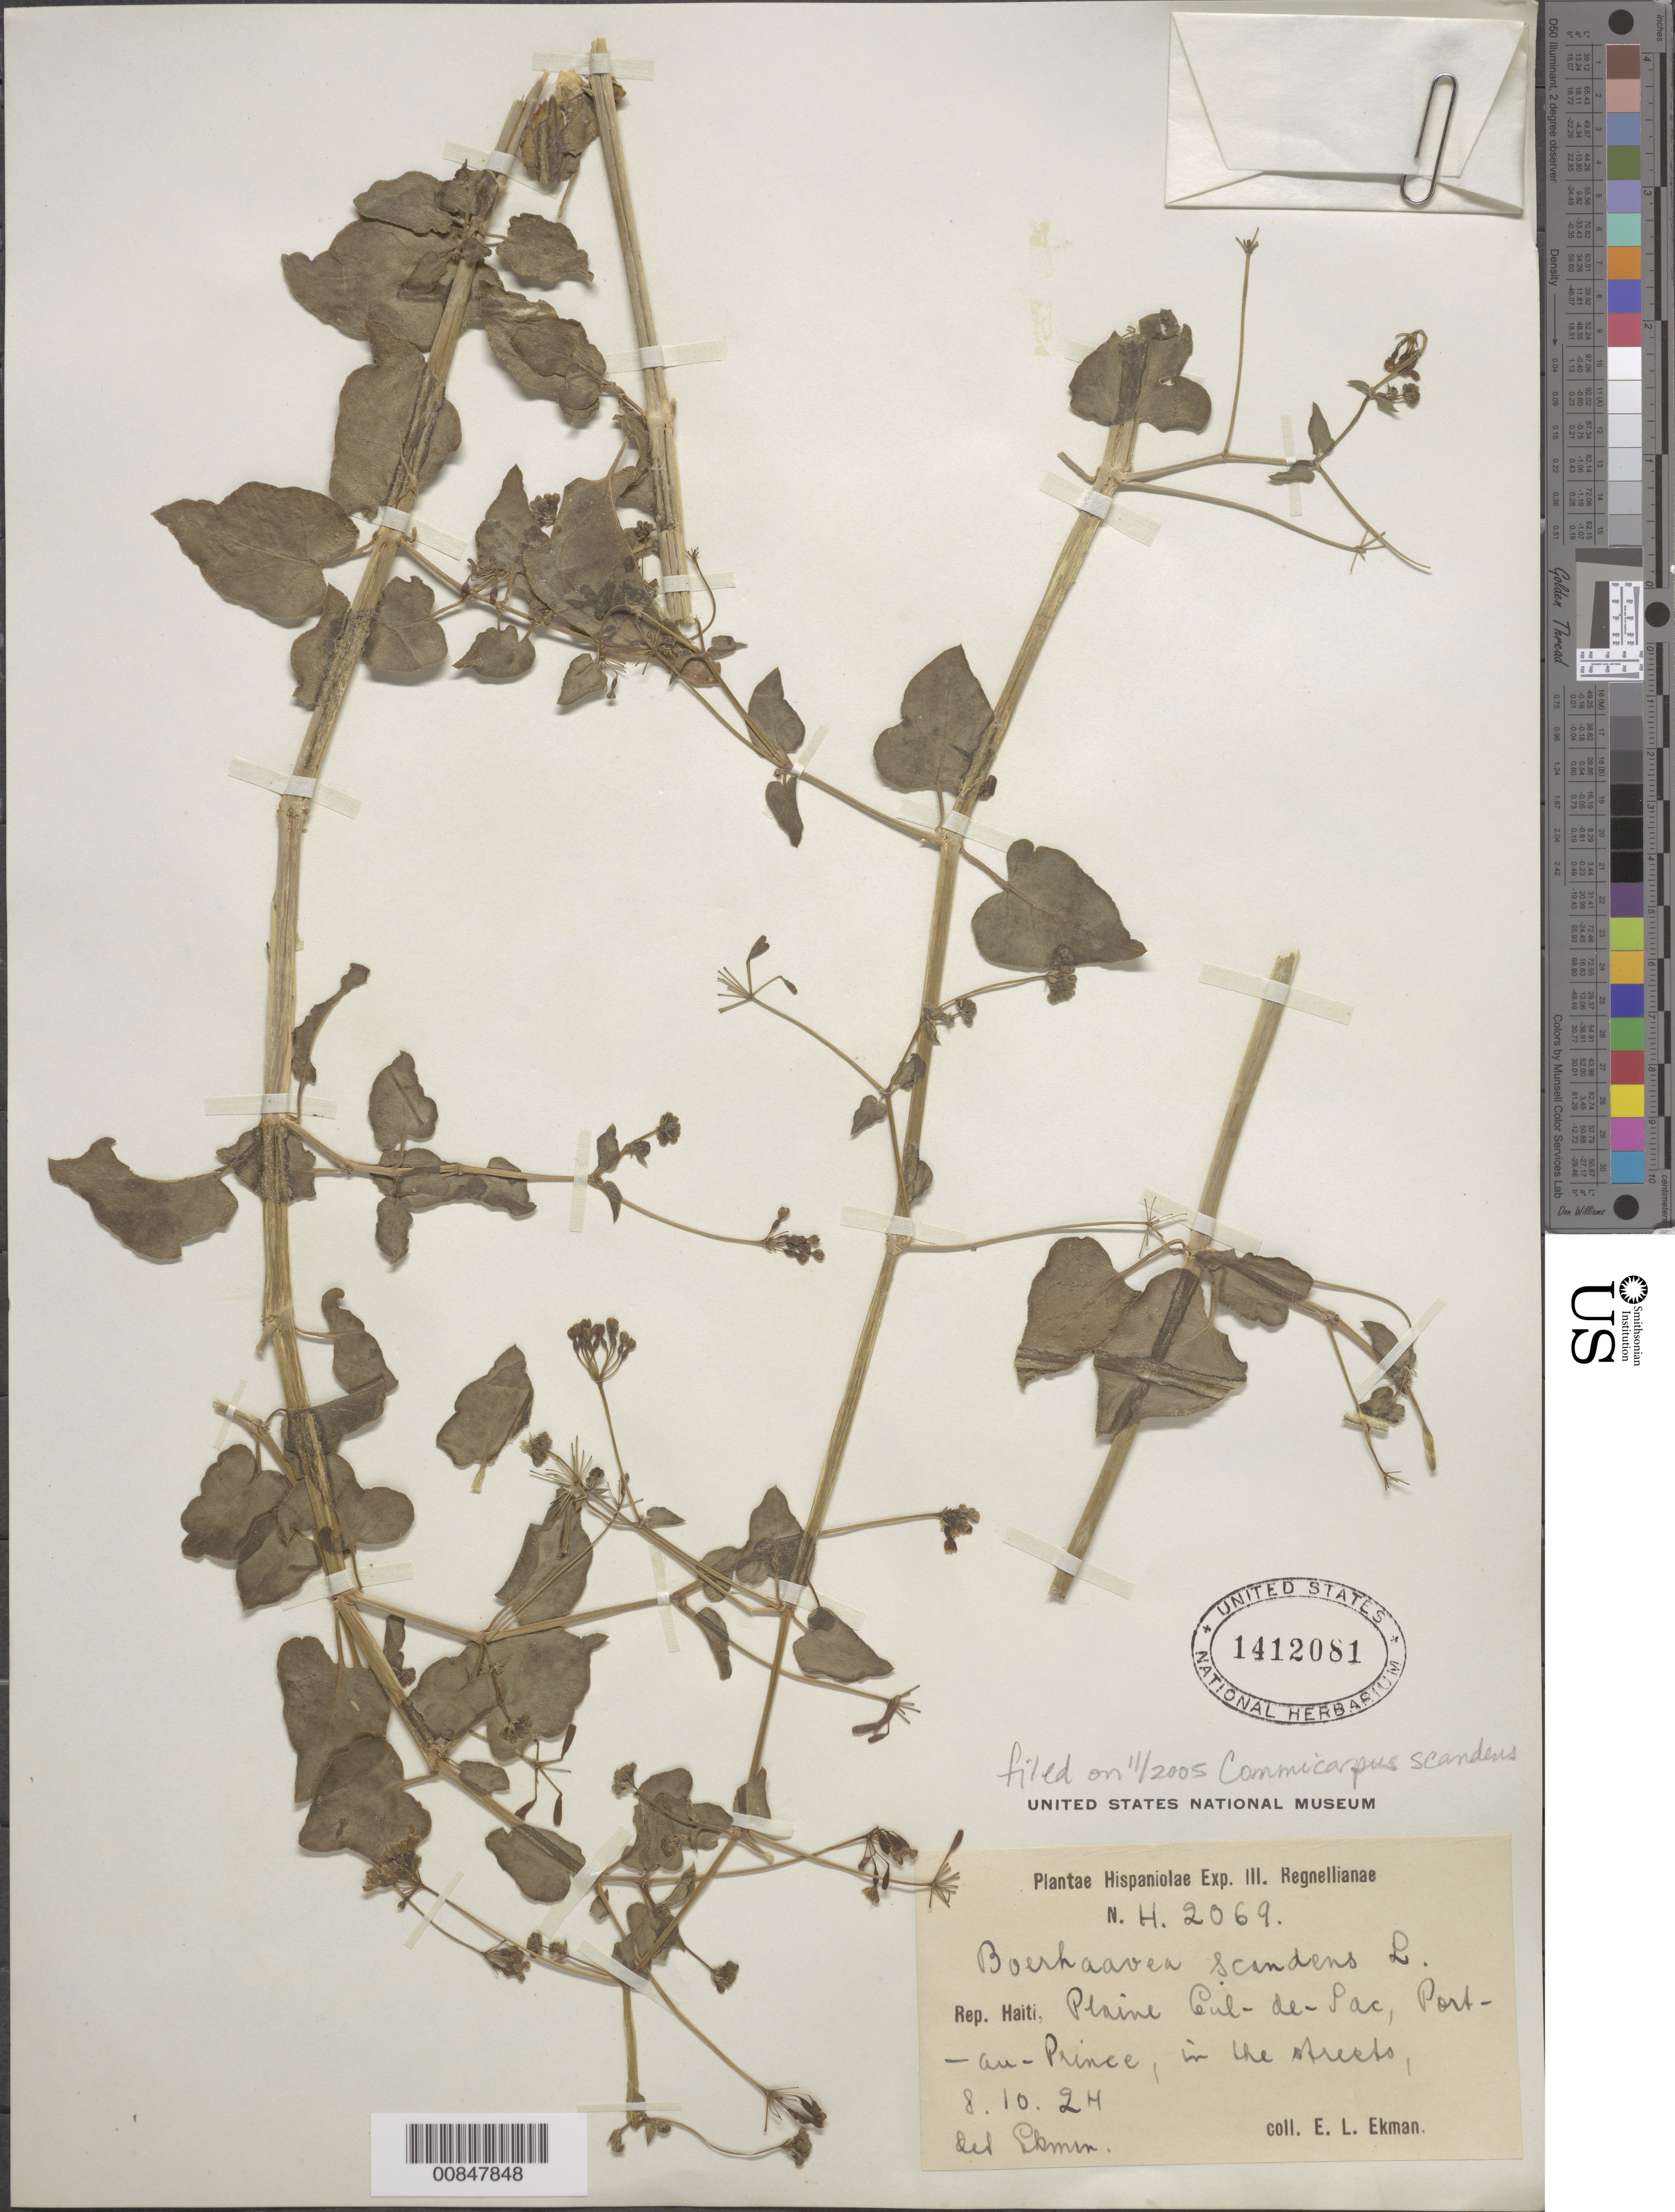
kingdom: Plantae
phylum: Tracheophyta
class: Magnoliopsida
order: Caryophyllales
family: Nyctaginaceae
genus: Boerhavia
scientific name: Boerhavia scandens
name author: L.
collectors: E. L. Ekman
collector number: H 2069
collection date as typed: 08 Oct 1924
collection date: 1924-10-08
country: Haiti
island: Hispaniola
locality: Plaine Cul-de-Sac, Port-au-Prince.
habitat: In the streets.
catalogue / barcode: US 1412081